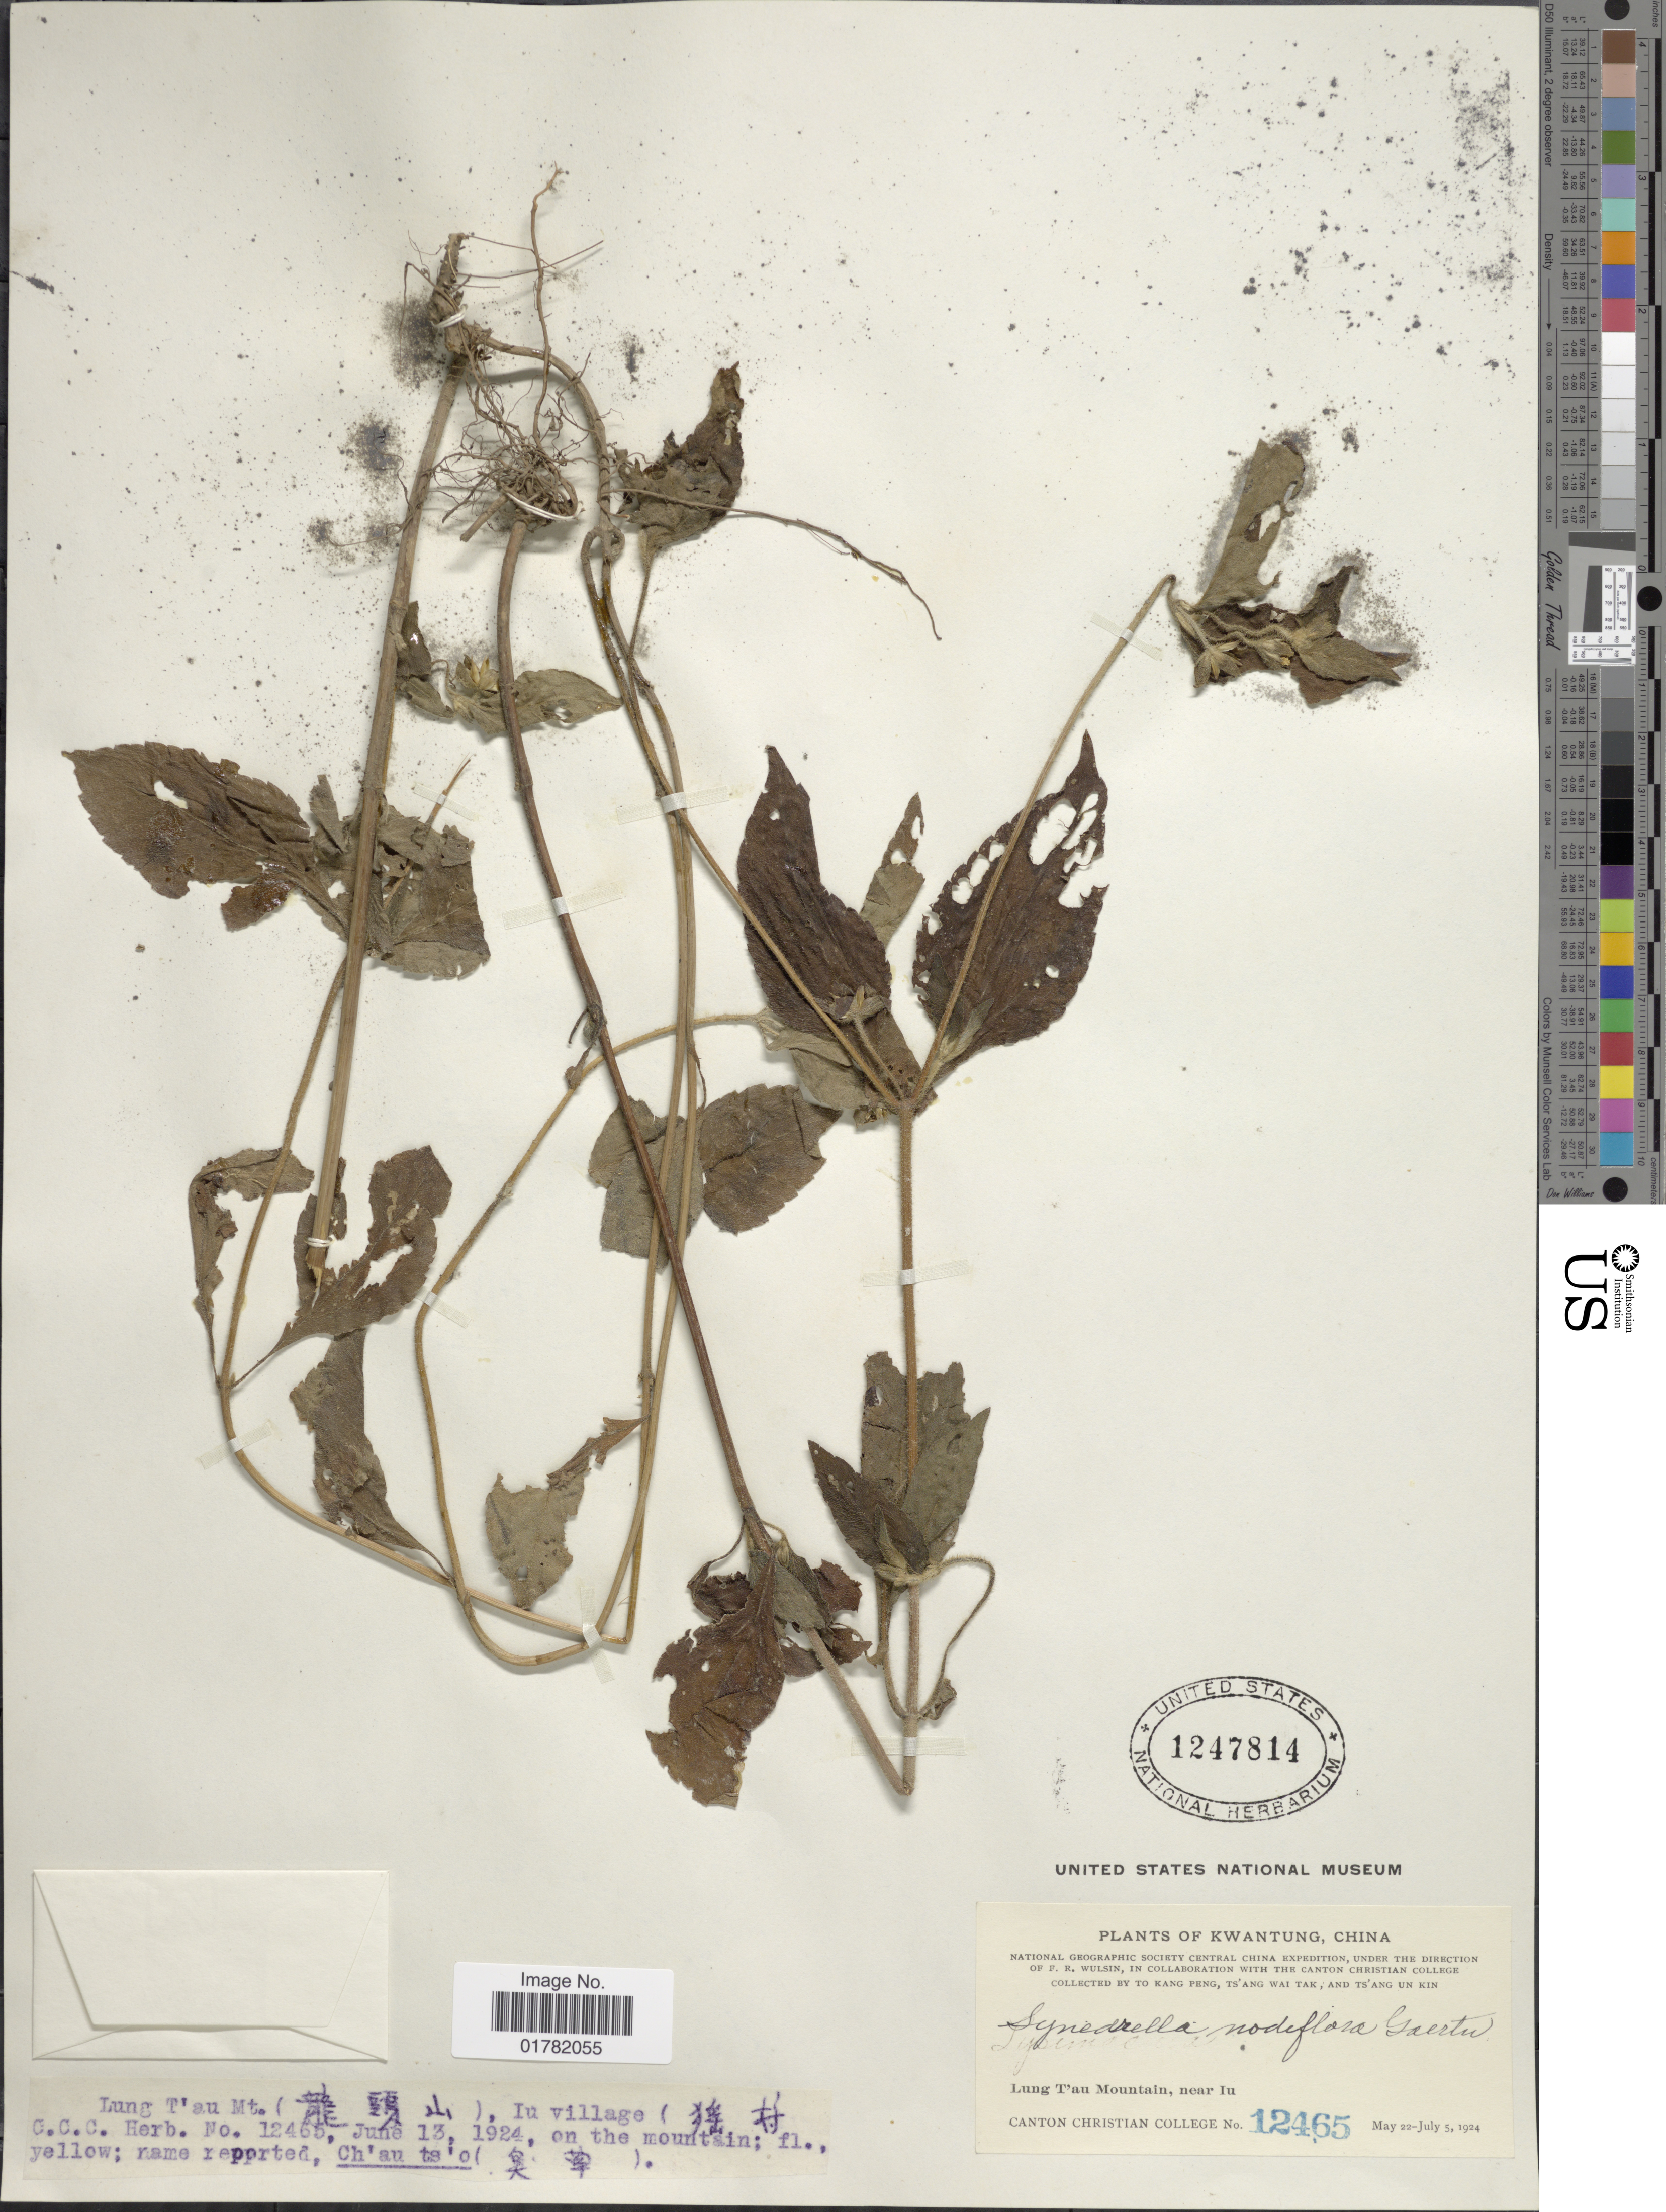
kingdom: Plantae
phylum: Tracheophyta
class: Magnoliopsida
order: Asterales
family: Asteraceae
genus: Synedrella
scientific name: Synedrella nodiflora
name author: (L.) Gaertn.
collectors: Canton Christian College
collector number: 12465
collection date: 1924-05-22/1924-07-05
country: China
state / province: Guangdong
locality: Kwangtung, Lung T'au Mountain, near Iu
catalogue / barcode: US 1247814